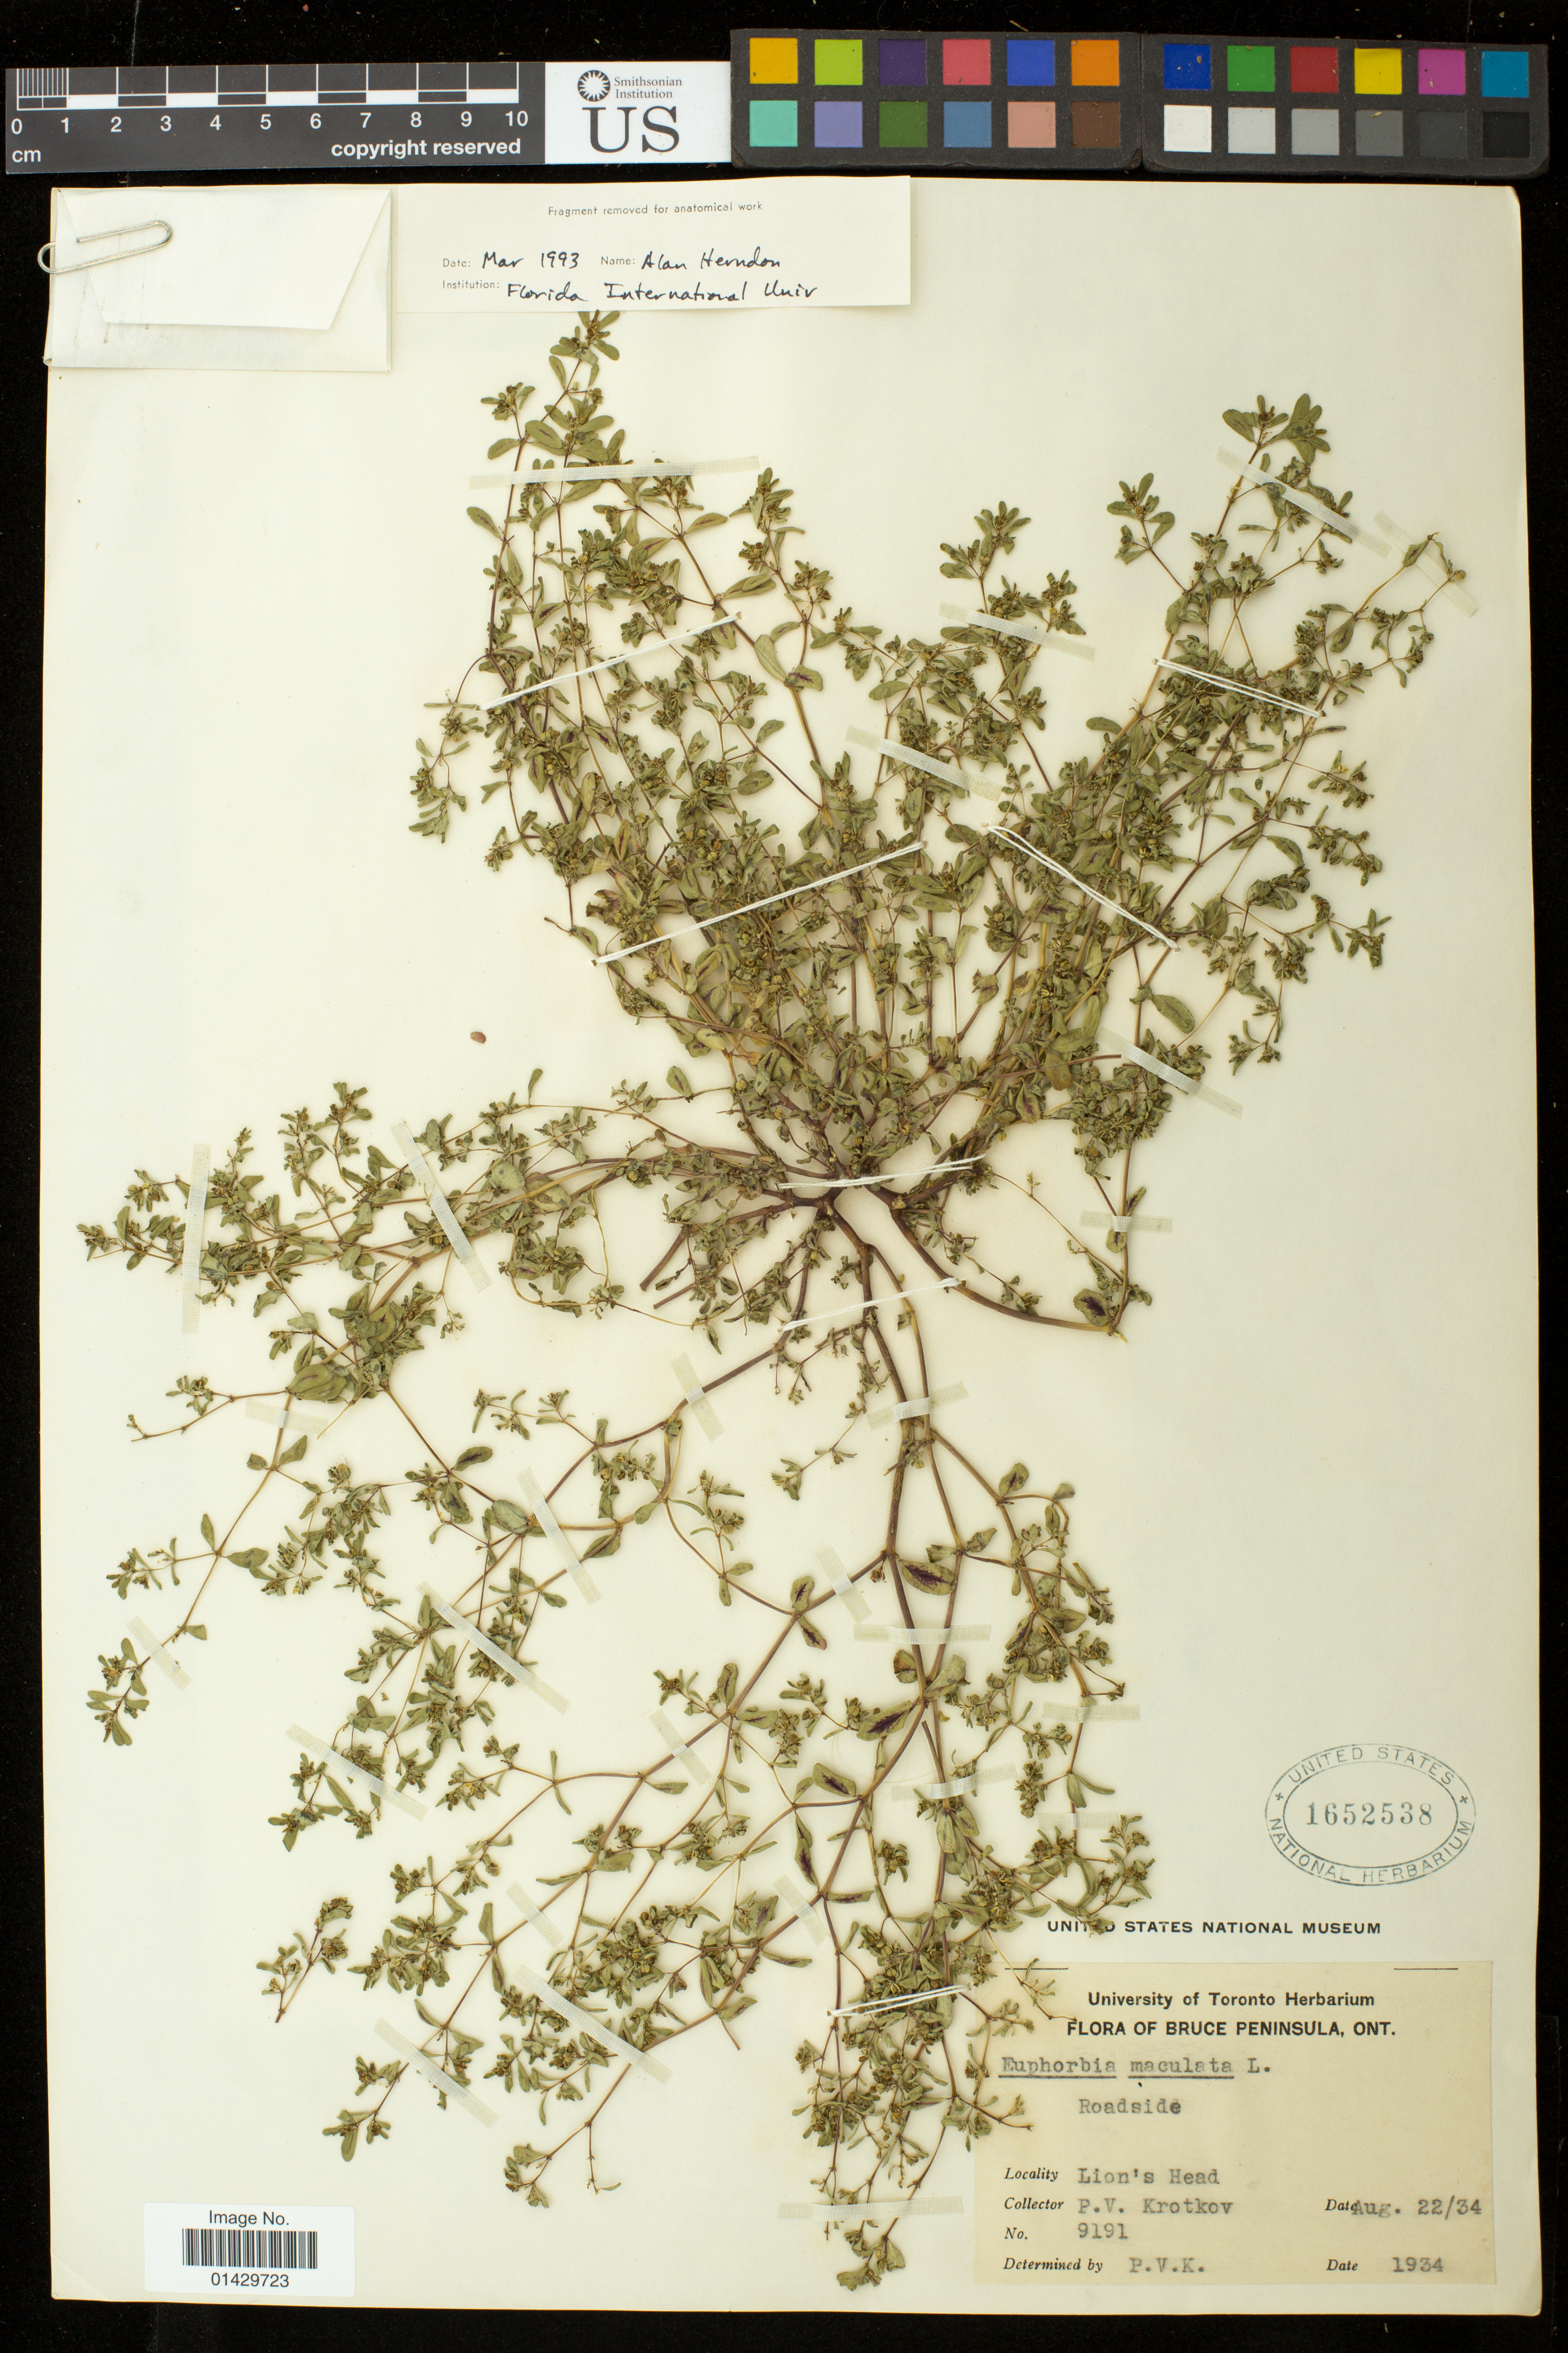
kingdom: Plantae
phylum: Tracheophyta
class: Magnoliopsida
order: Malpighiales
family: Euphorbiaceae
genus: Euphorbia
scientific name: Euphorbia thymifolia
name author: L.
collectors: P. V. Krotkov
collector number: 9191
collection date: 1934-08-22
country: Canada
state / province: Ontario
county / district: Bruce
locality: Bruce Peninsula, [North Bruce Peninsula], Lion's Head, Roadside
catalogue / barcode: US 1652538